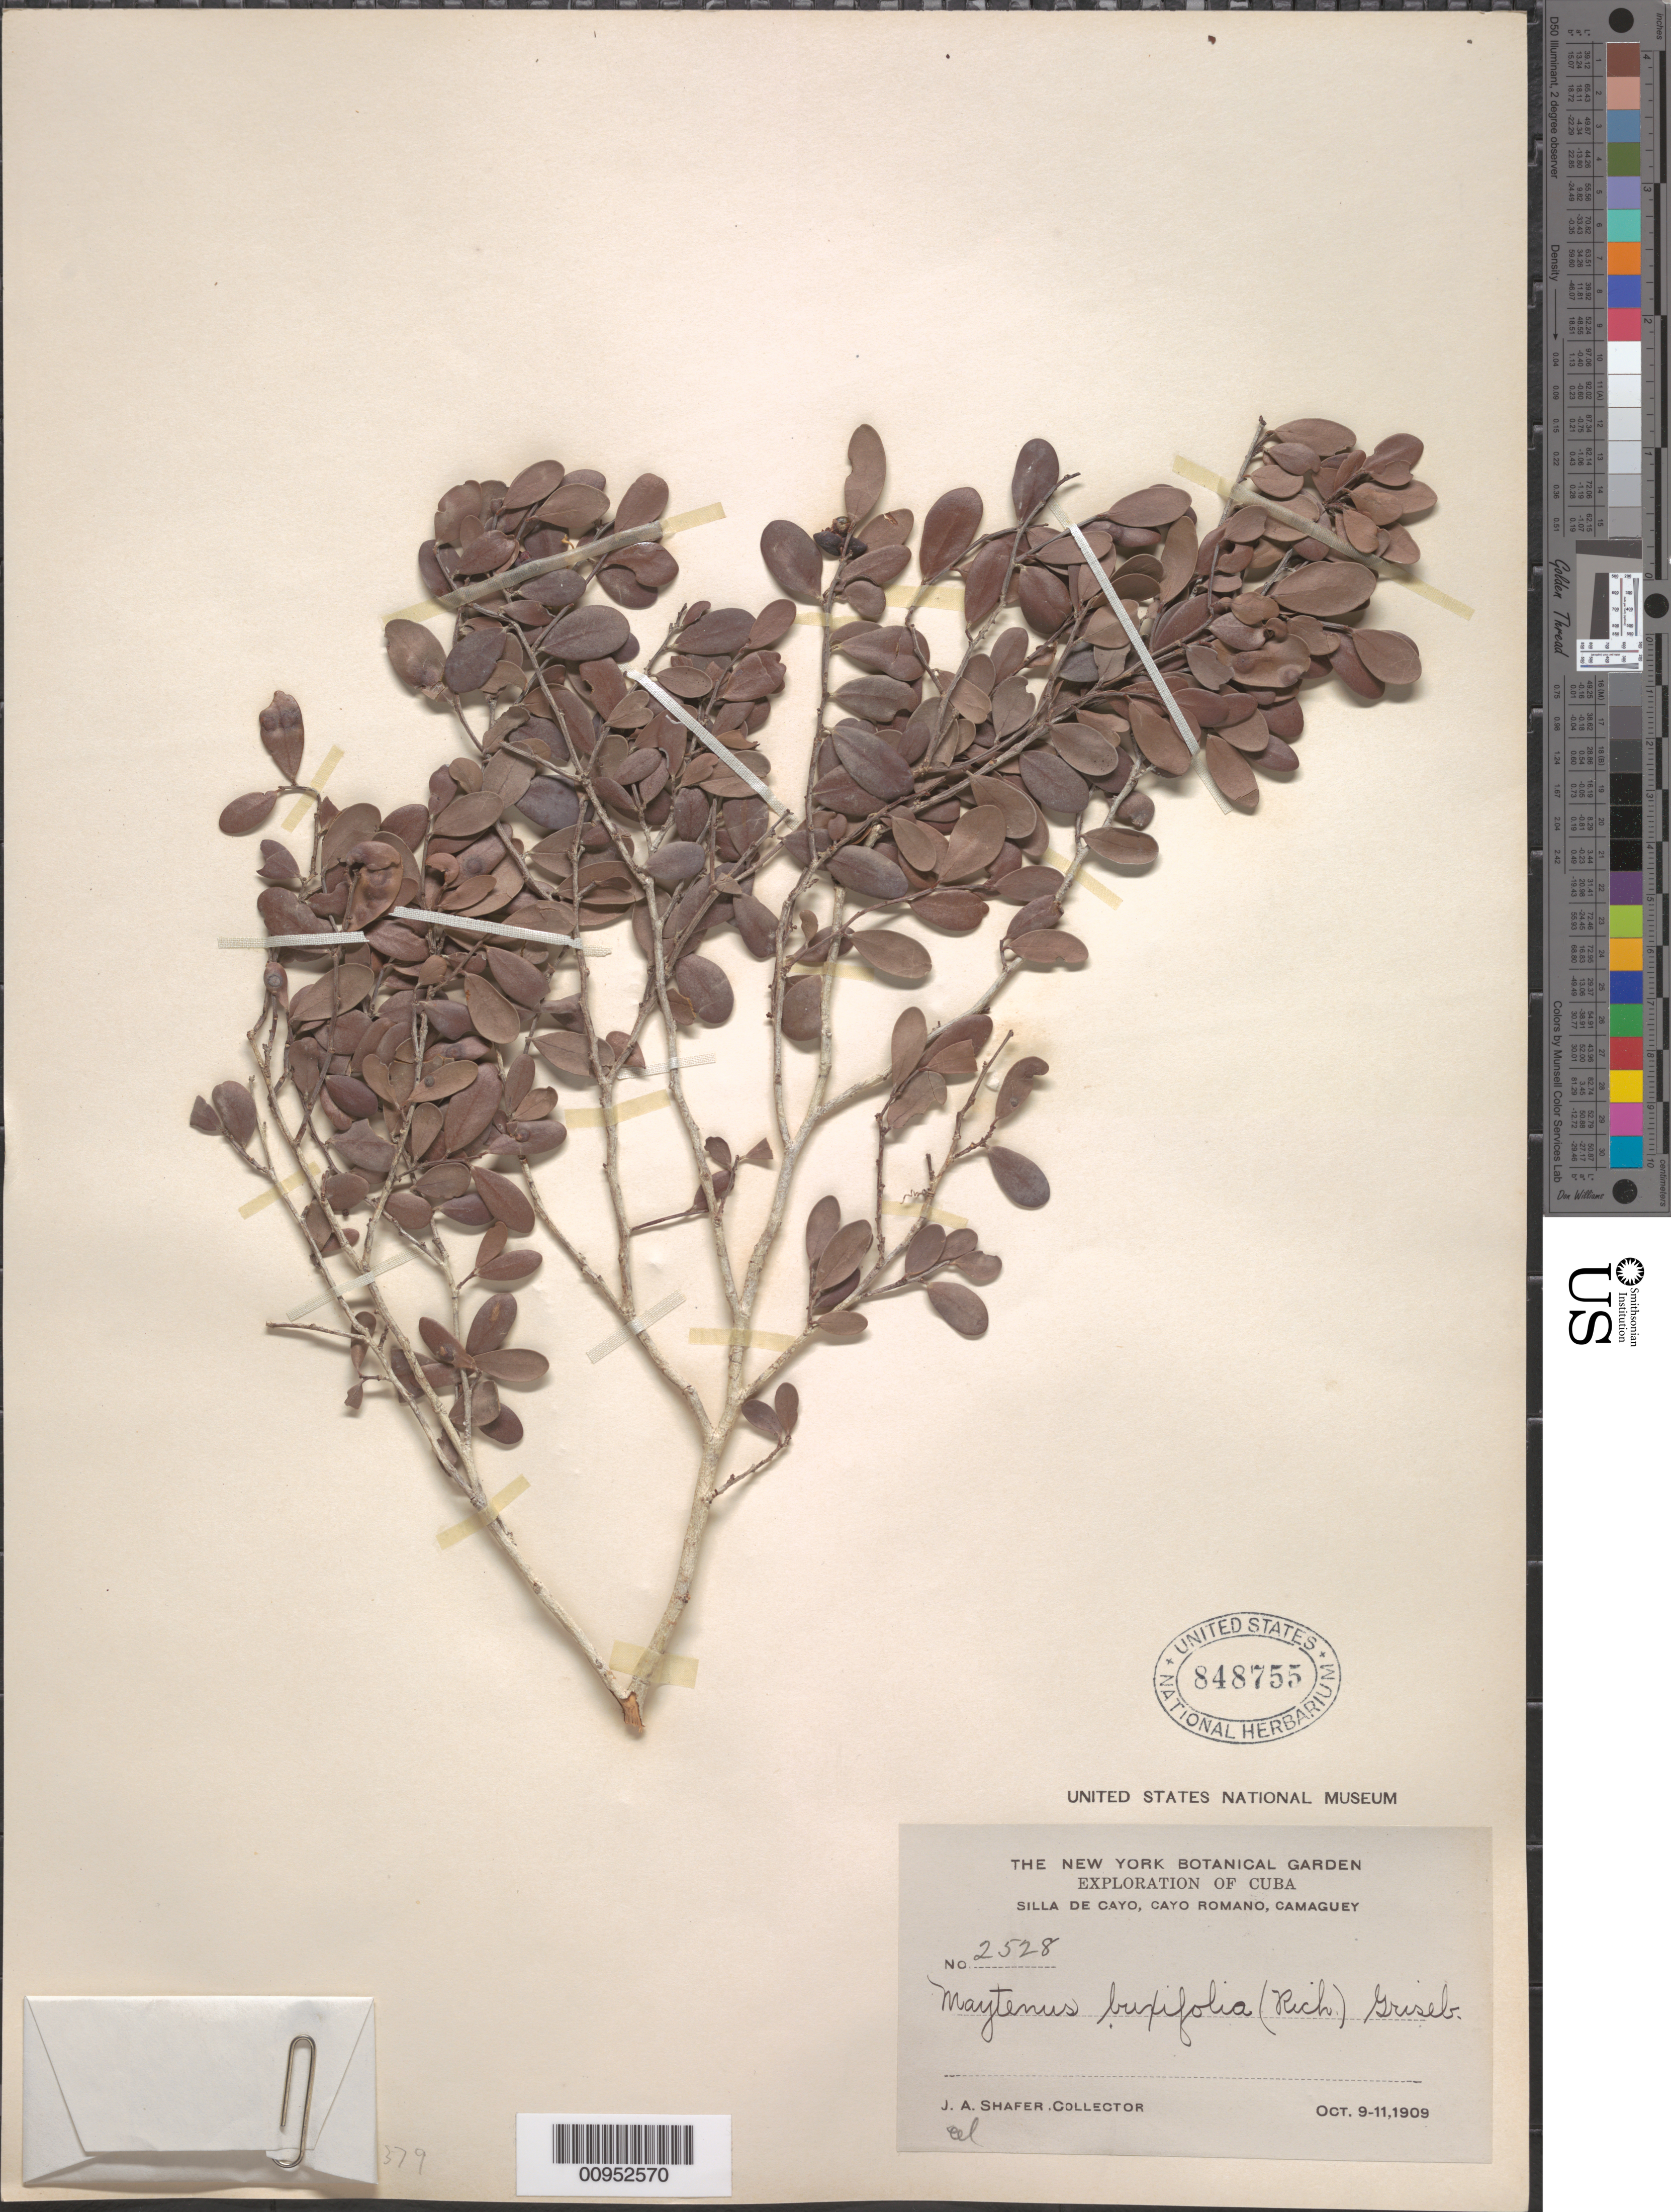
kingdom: Plantae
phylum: Tracheophyta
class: Magnoliopsida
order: Celastrales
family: Celastraceae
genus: Maytenus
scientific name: Maytenus buxifolia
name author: (A. Rich.) Griseb.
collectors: J. A. Shafer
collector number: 2528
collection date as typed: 09 Oct 1909 to 11 Oct 1909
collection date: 1909-10-09/1909-10-11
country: Cuba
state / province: Camaguey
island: Cuba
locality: Silla de Cayo, Cayo Romano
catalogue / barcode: US 848755